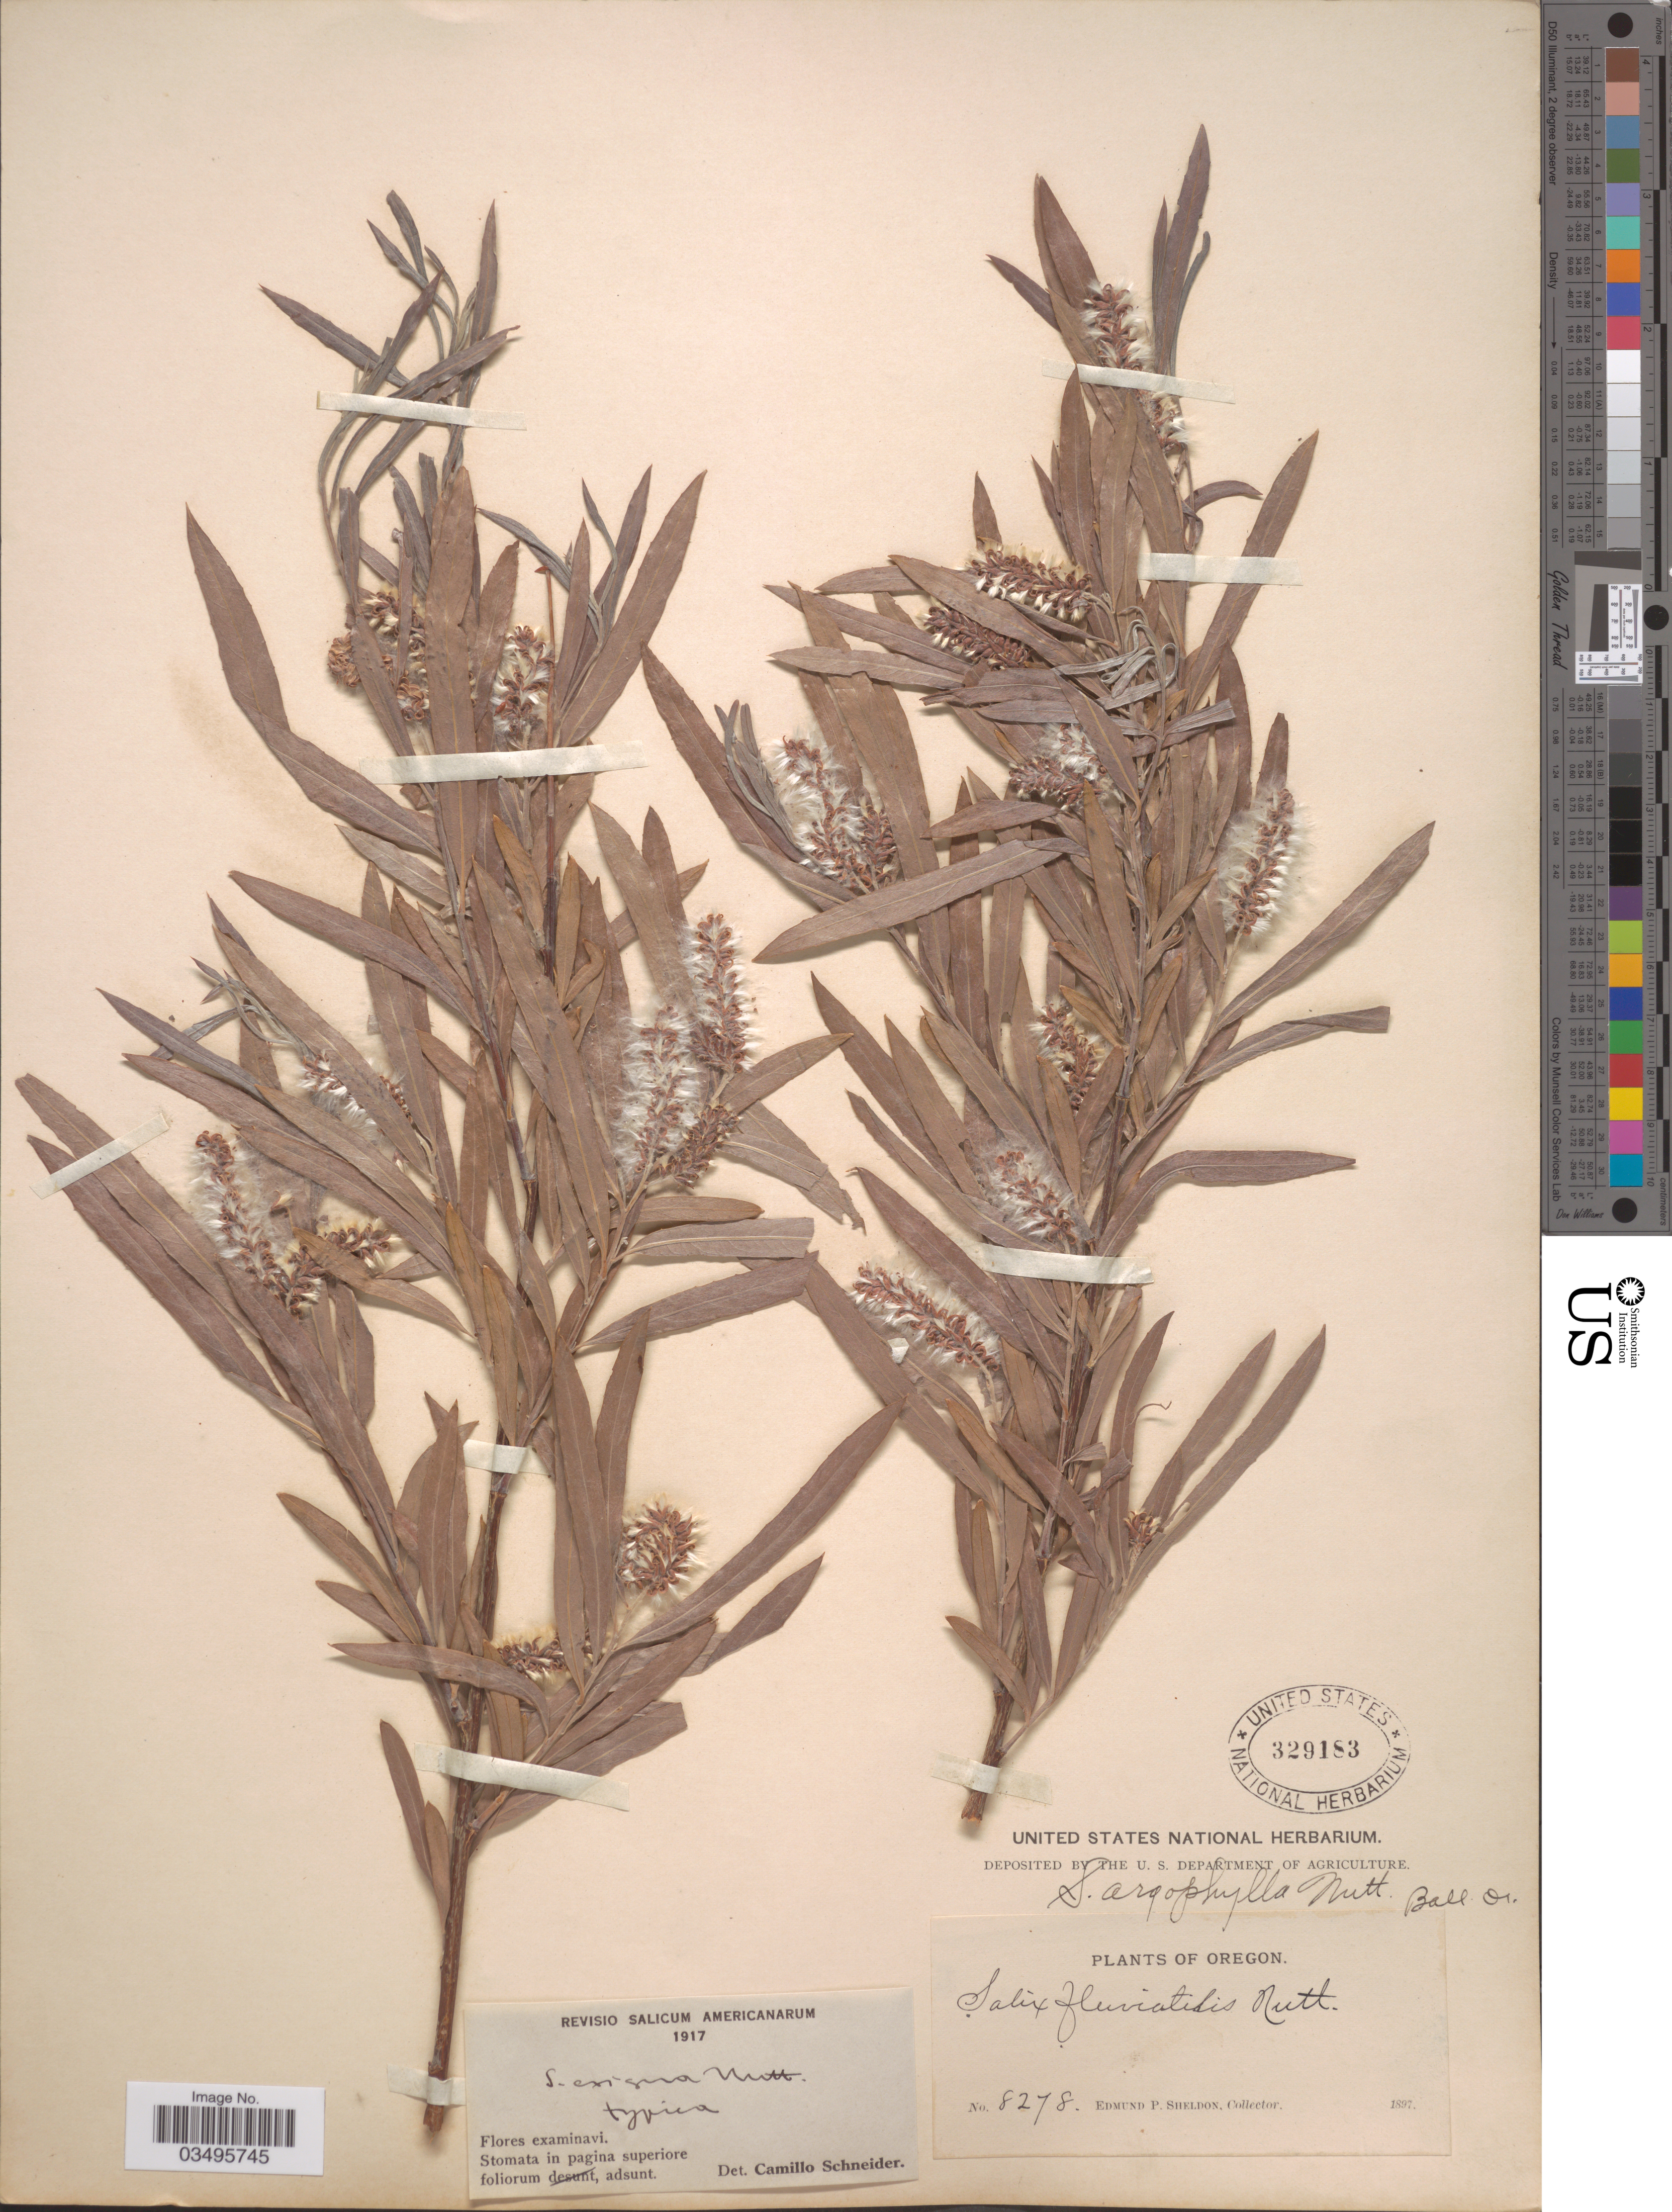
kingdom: Plantae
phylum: Tracheophyta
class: Magnoliopsida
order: Malpighiales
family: Salicaceae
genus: Salix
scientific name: Salix argophylla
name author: Nutt.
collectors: E. P. Sheldon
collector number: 8278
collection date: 1897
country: United States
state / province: Oregon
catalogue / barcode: US 329183